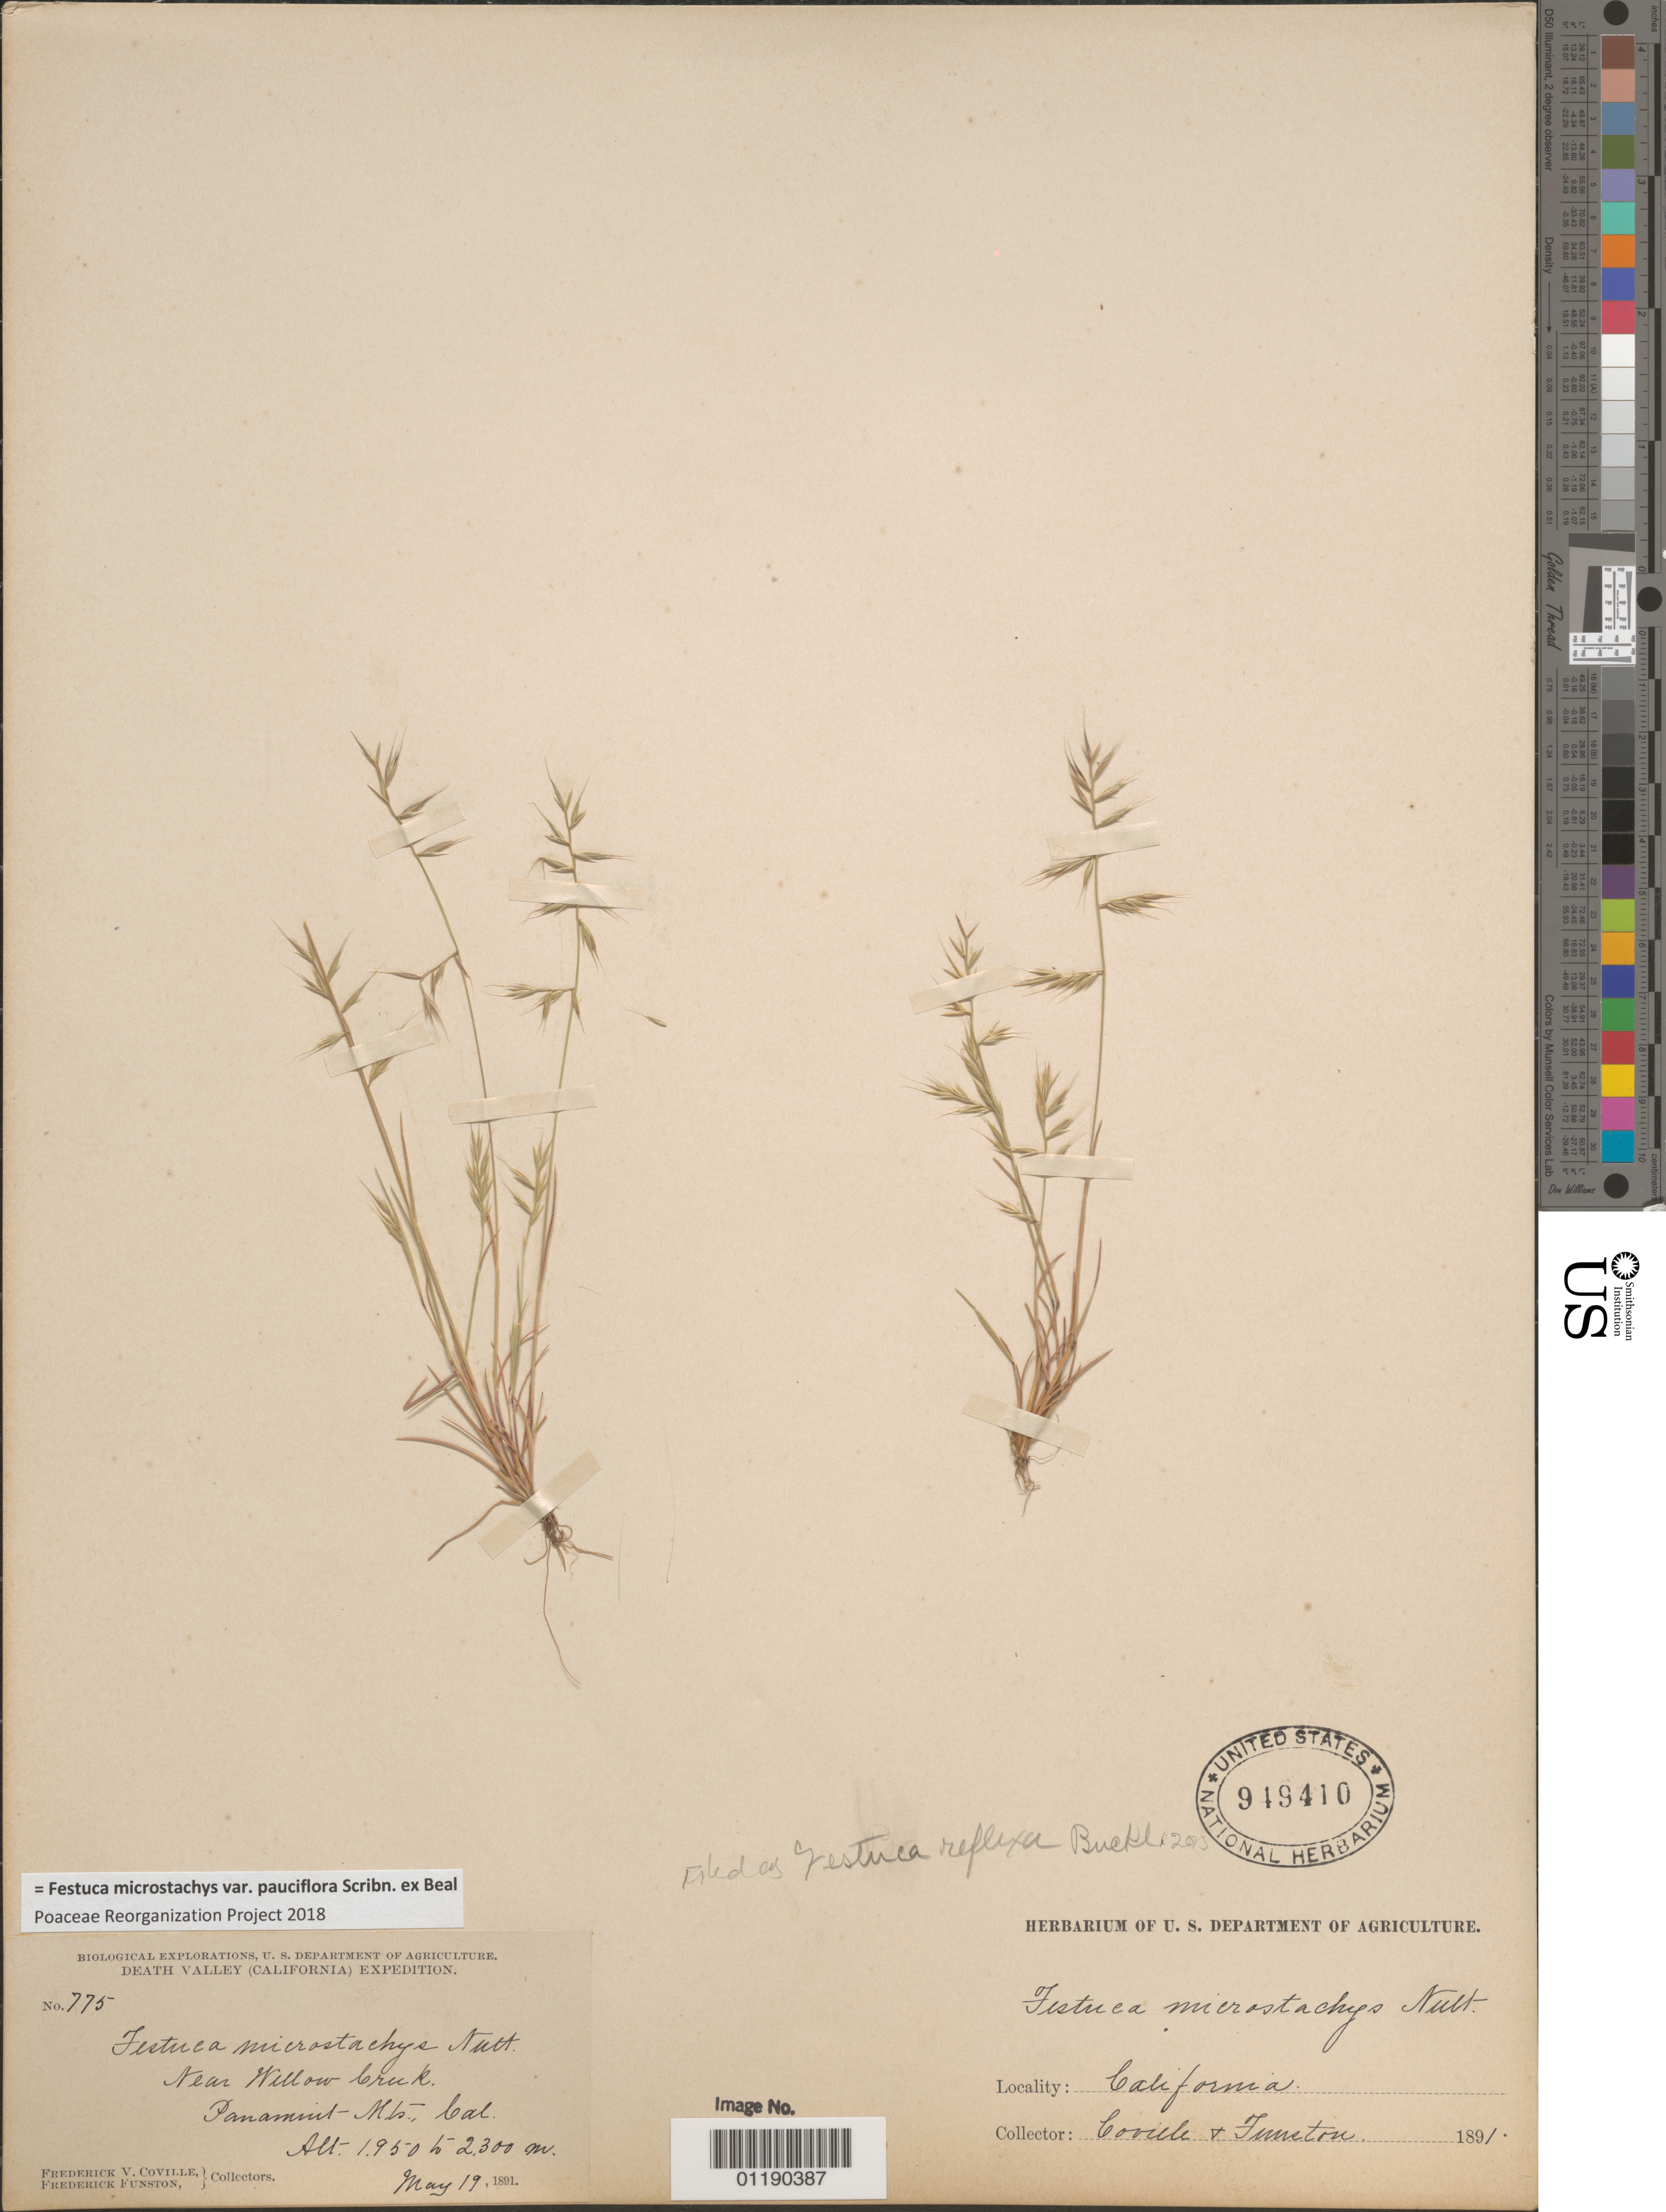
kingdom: Plantae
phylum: Tracheophyta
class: Liliopsida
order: Poales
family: Poaceae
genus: Festuca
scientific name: Festuca microstachys var. pauciflora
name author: Scribn. ex W.J. Beal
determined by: Poaceae Reorganization Project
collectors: F. V. Coville & F. Funston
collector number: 775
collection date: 1891-05-19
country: United States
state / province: California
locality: Near Willow Creek, Panamint Mts.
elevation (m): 1950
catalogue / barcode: US 949410